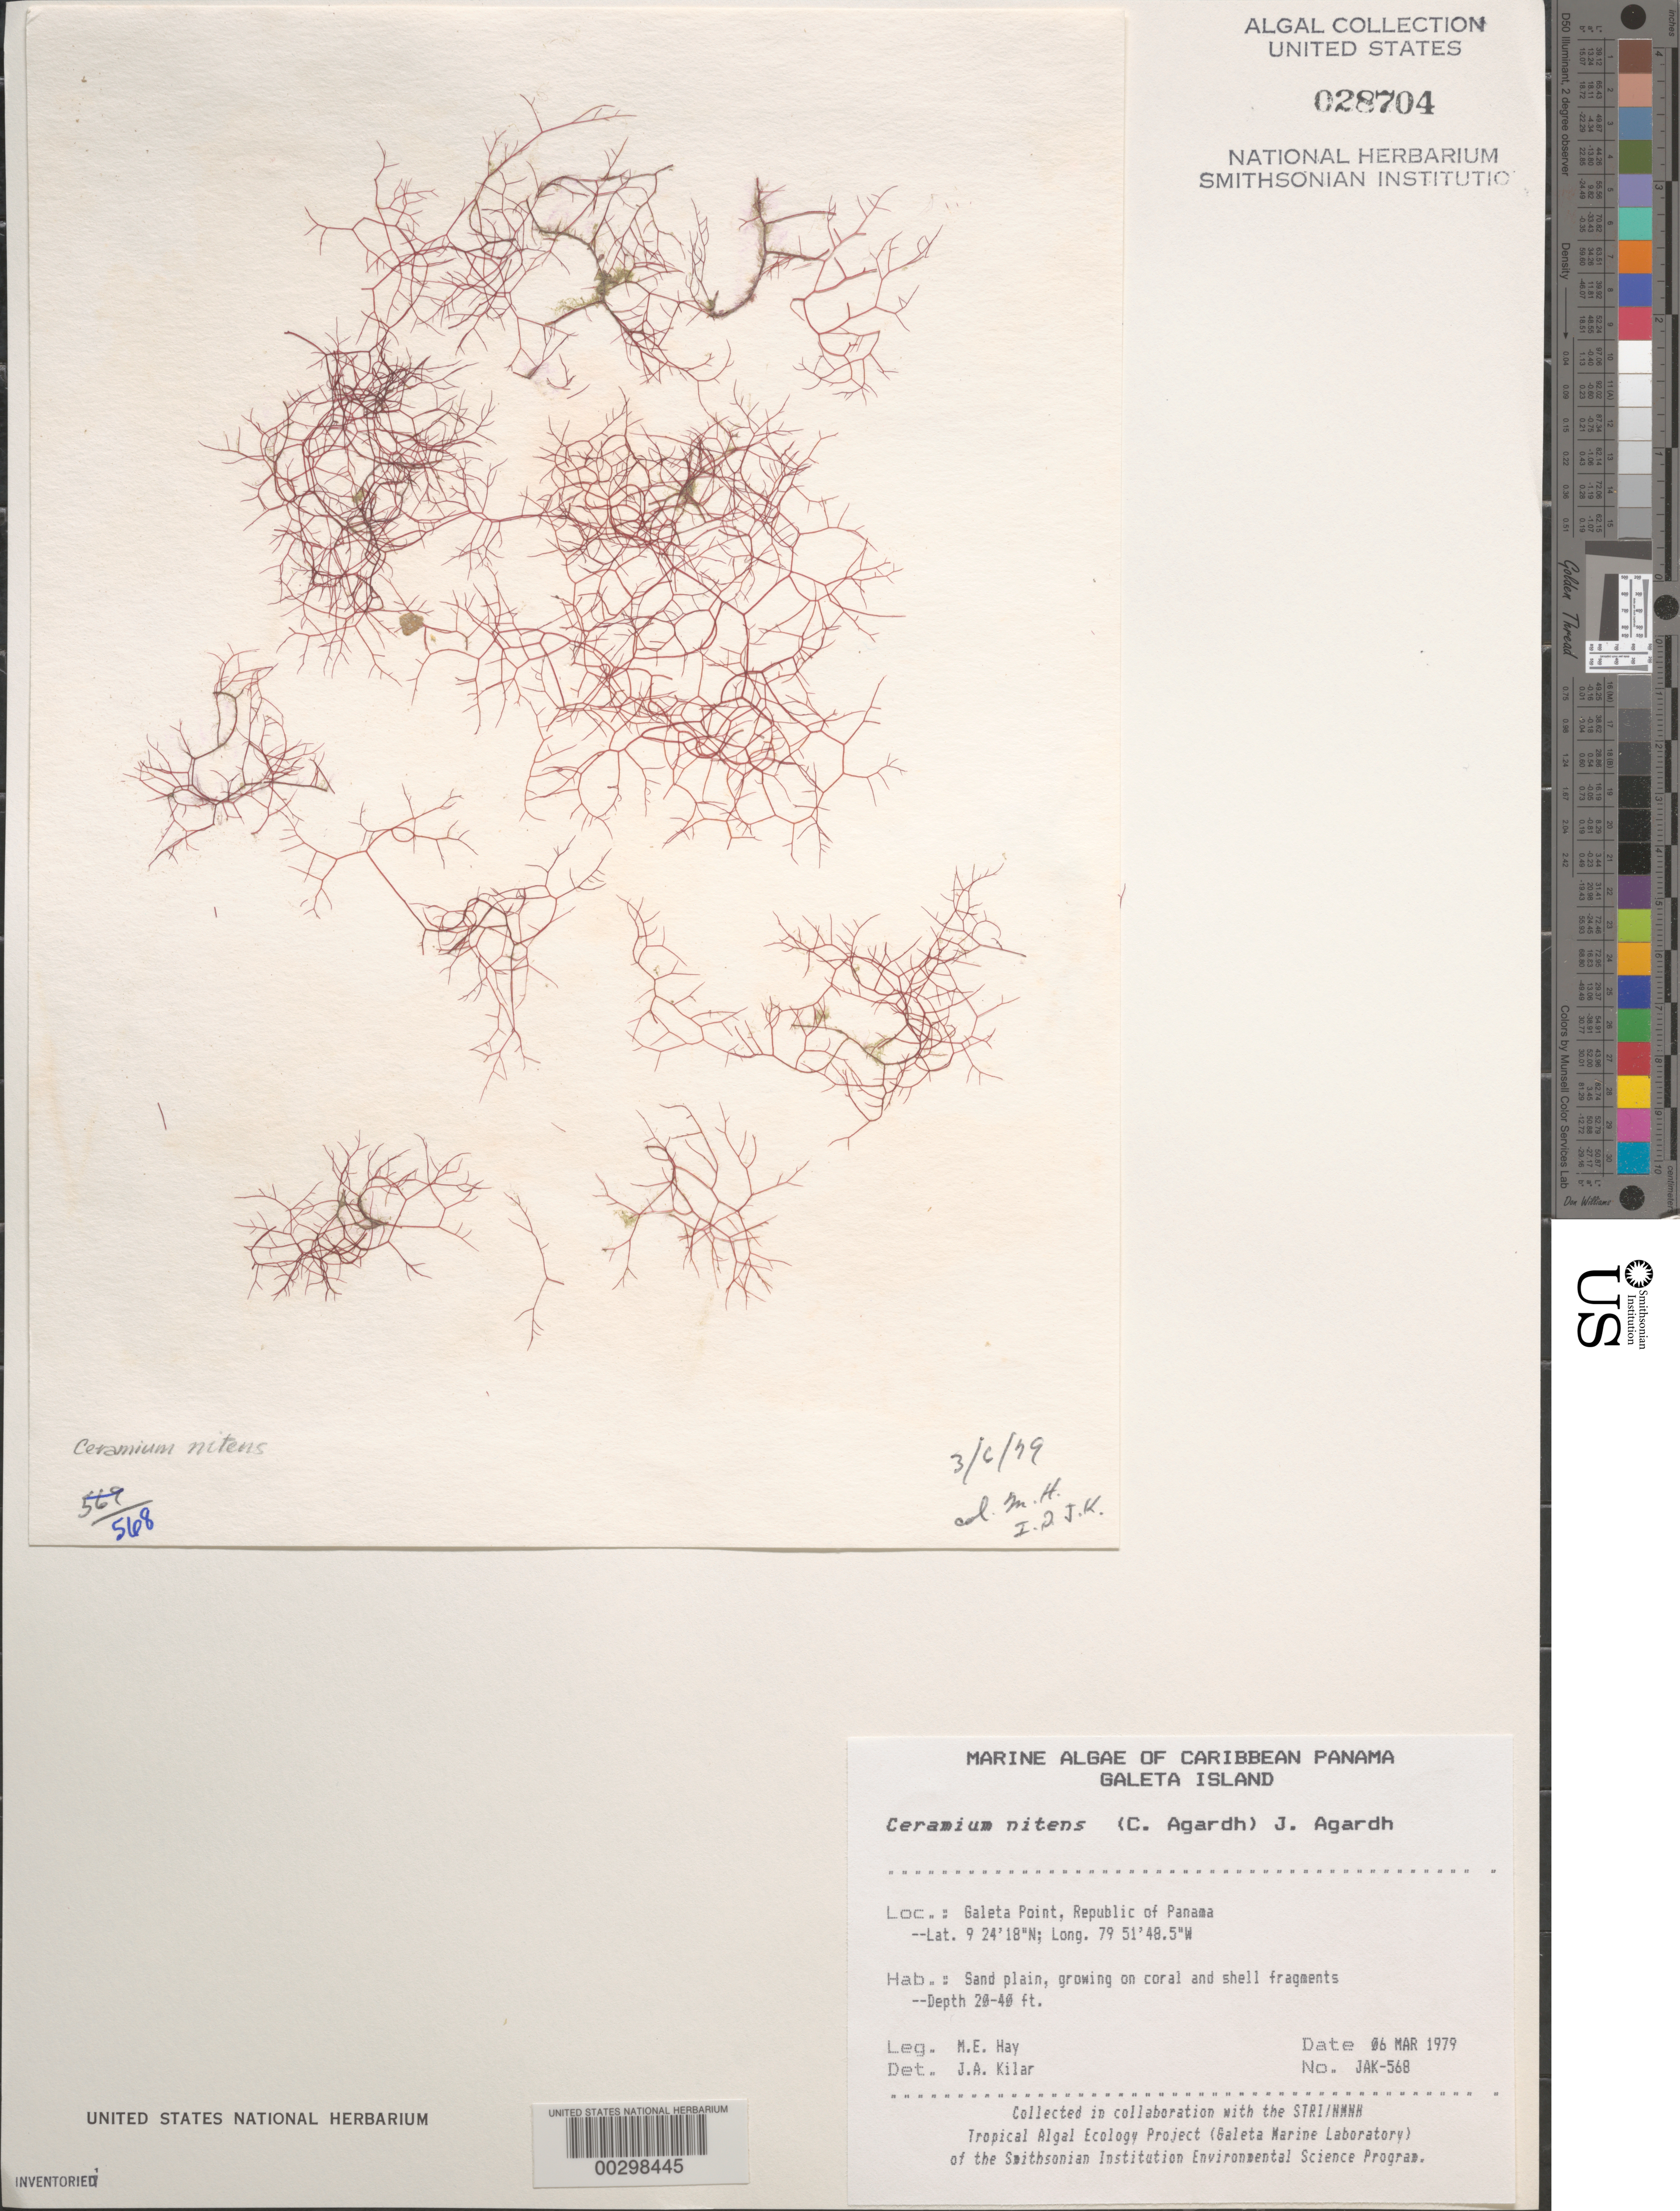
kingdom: Plantae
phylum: Rhodophyta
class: Florideophyceae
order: Ceramiales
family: Ceramiaceae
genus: Ceramium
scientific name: Ceramium nitens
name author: (C. Agardh) J. Agardh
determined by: Kilar, J. A.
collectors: M. E. Hay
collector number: JAK-568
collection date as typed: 06 Mar 1979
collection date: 1979-03-06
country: Panama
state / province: Colón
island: Galeta Island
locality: Galeta Point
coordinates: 9 24'18"N, 79 51'48.5"W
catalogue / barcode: US 28704